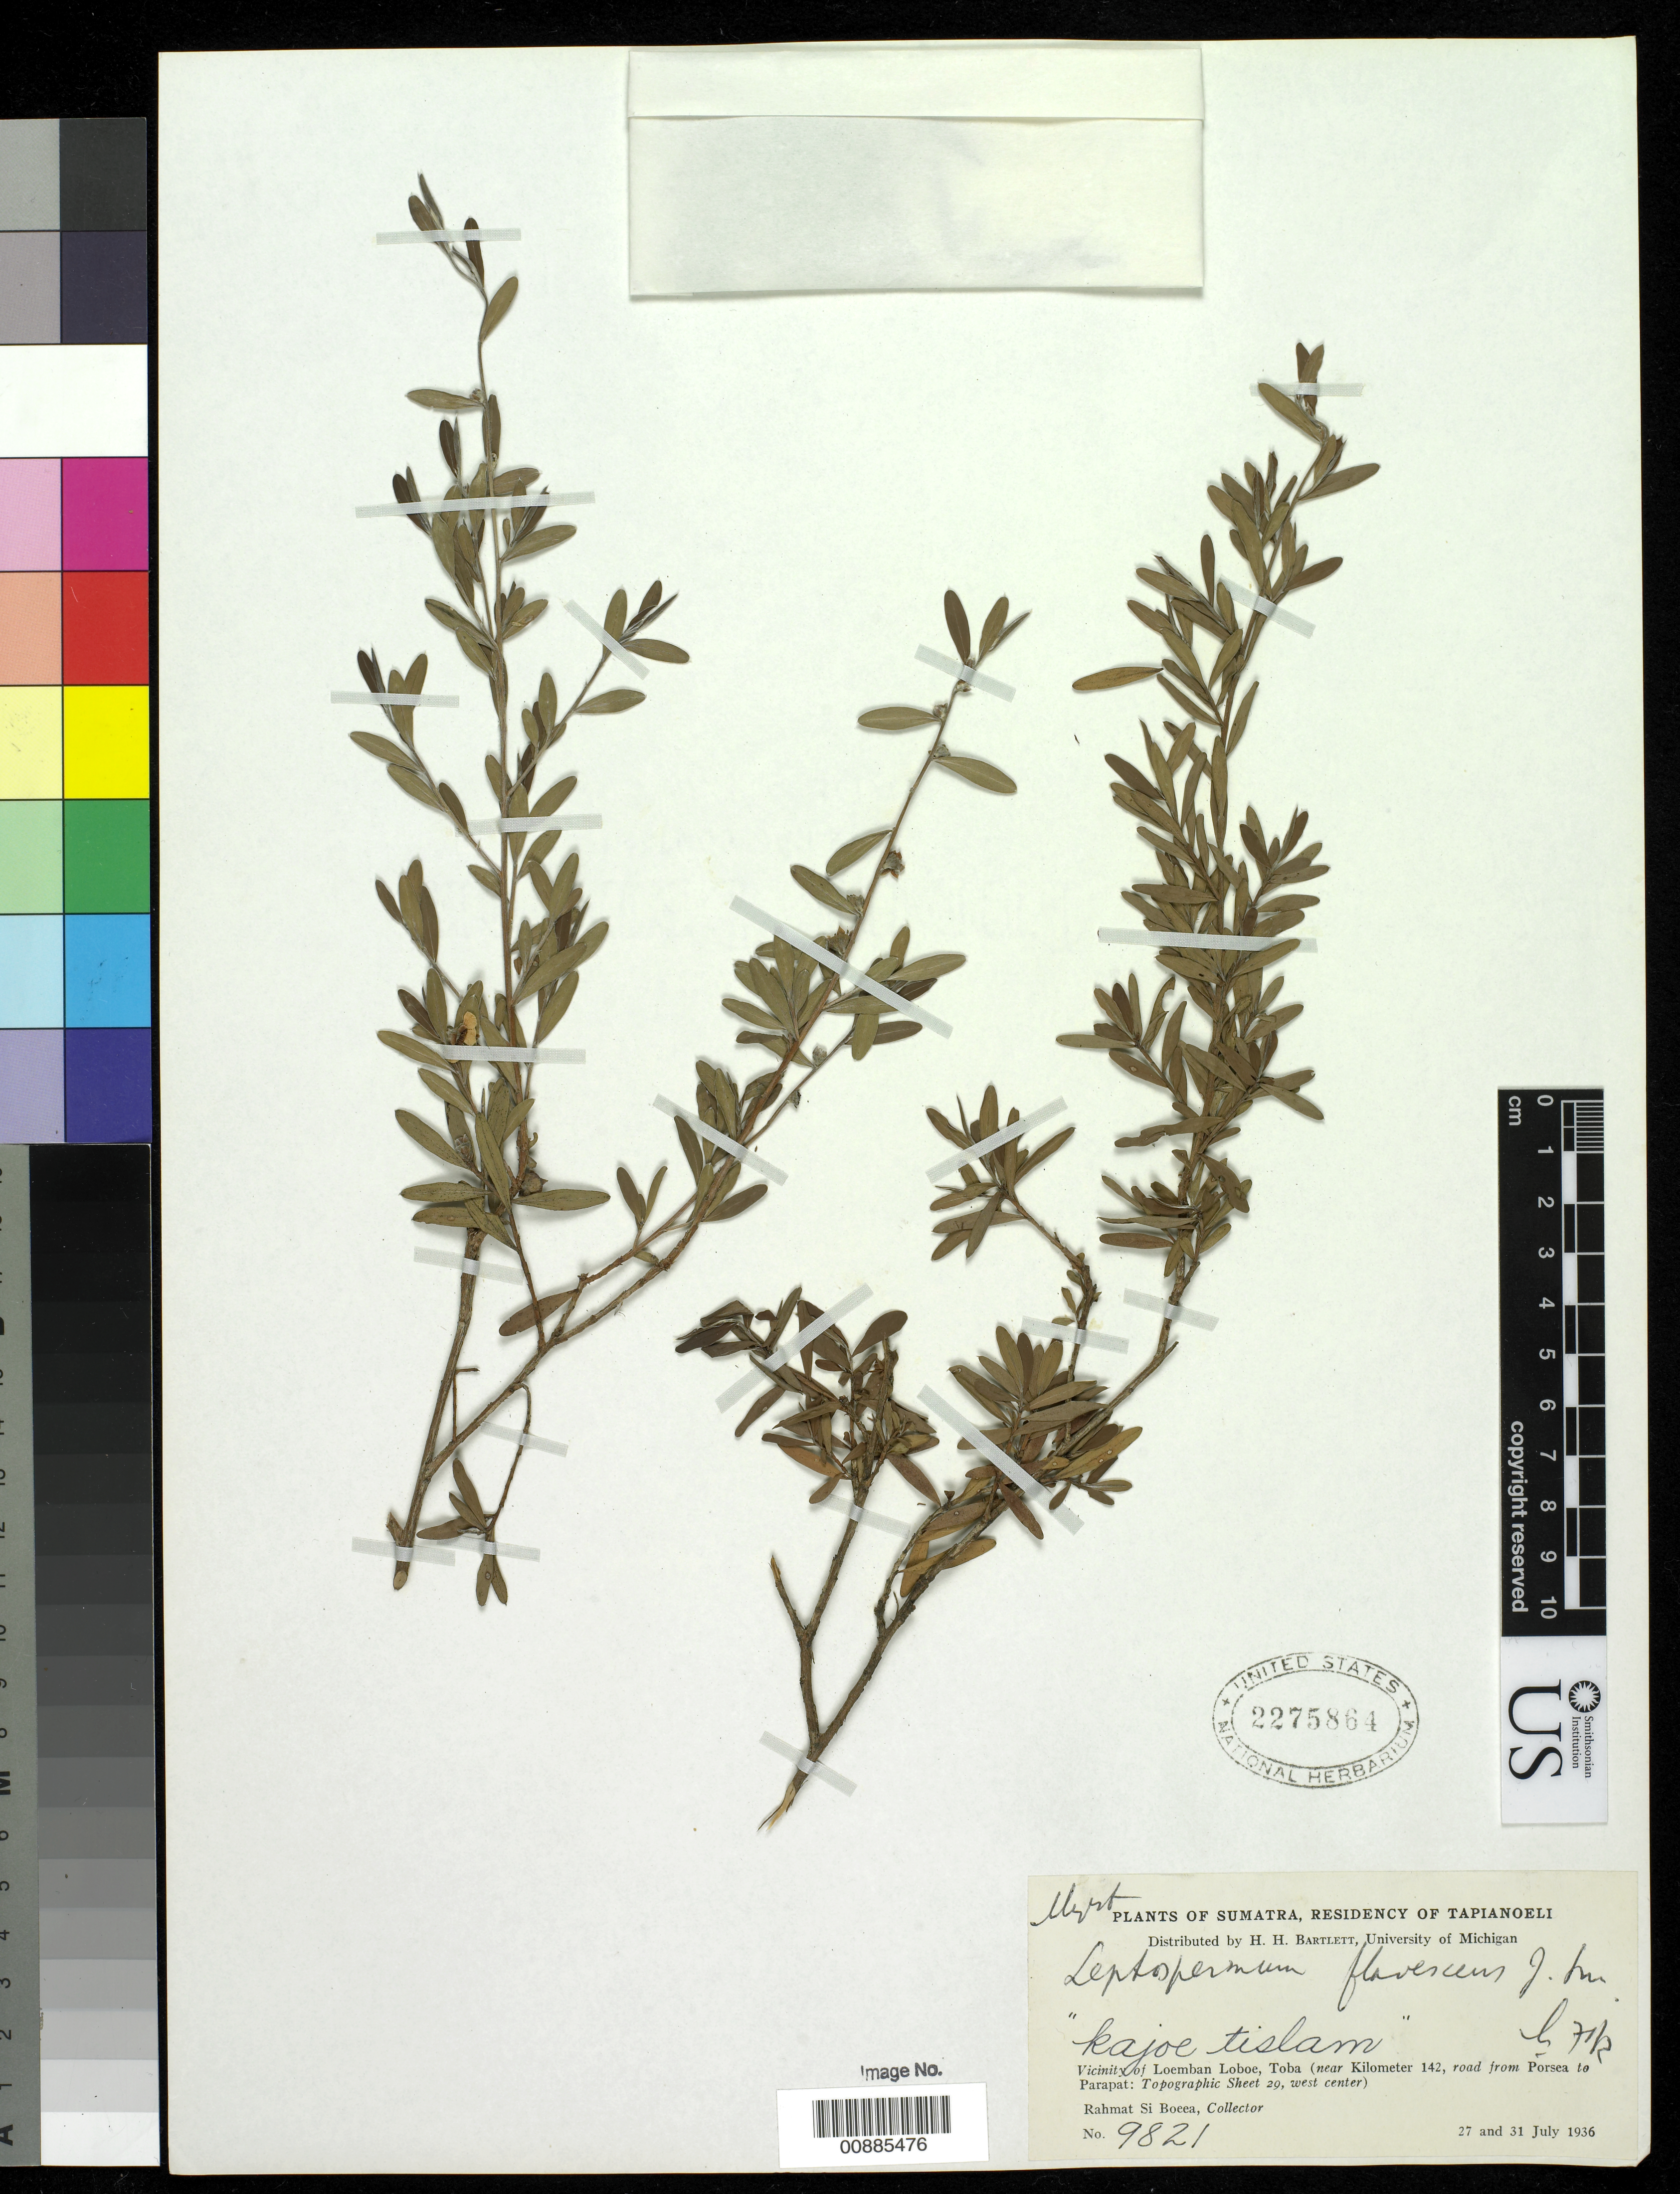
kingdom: Plantae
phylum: Tracheophyta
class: Magnoliopsida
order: Myrtales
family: Myrtaceae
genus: Leptospermum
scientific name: Leptospermum flavescens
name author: Sm.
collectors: Rahmat Si Boeea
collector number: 9821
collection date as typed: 27 Jul 1936 and 31 Jul 1936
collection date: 1936-07-27,1936-07-31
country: Indonesia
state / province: Sumatra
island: Sumatra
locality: Residency of Tapianoeli, Vicinity of Loemban Loboe, Toba (Near Kilometer 142, road from Porsea to Parapat: Topographic sheet 29, west center)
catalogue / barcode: US 2275864